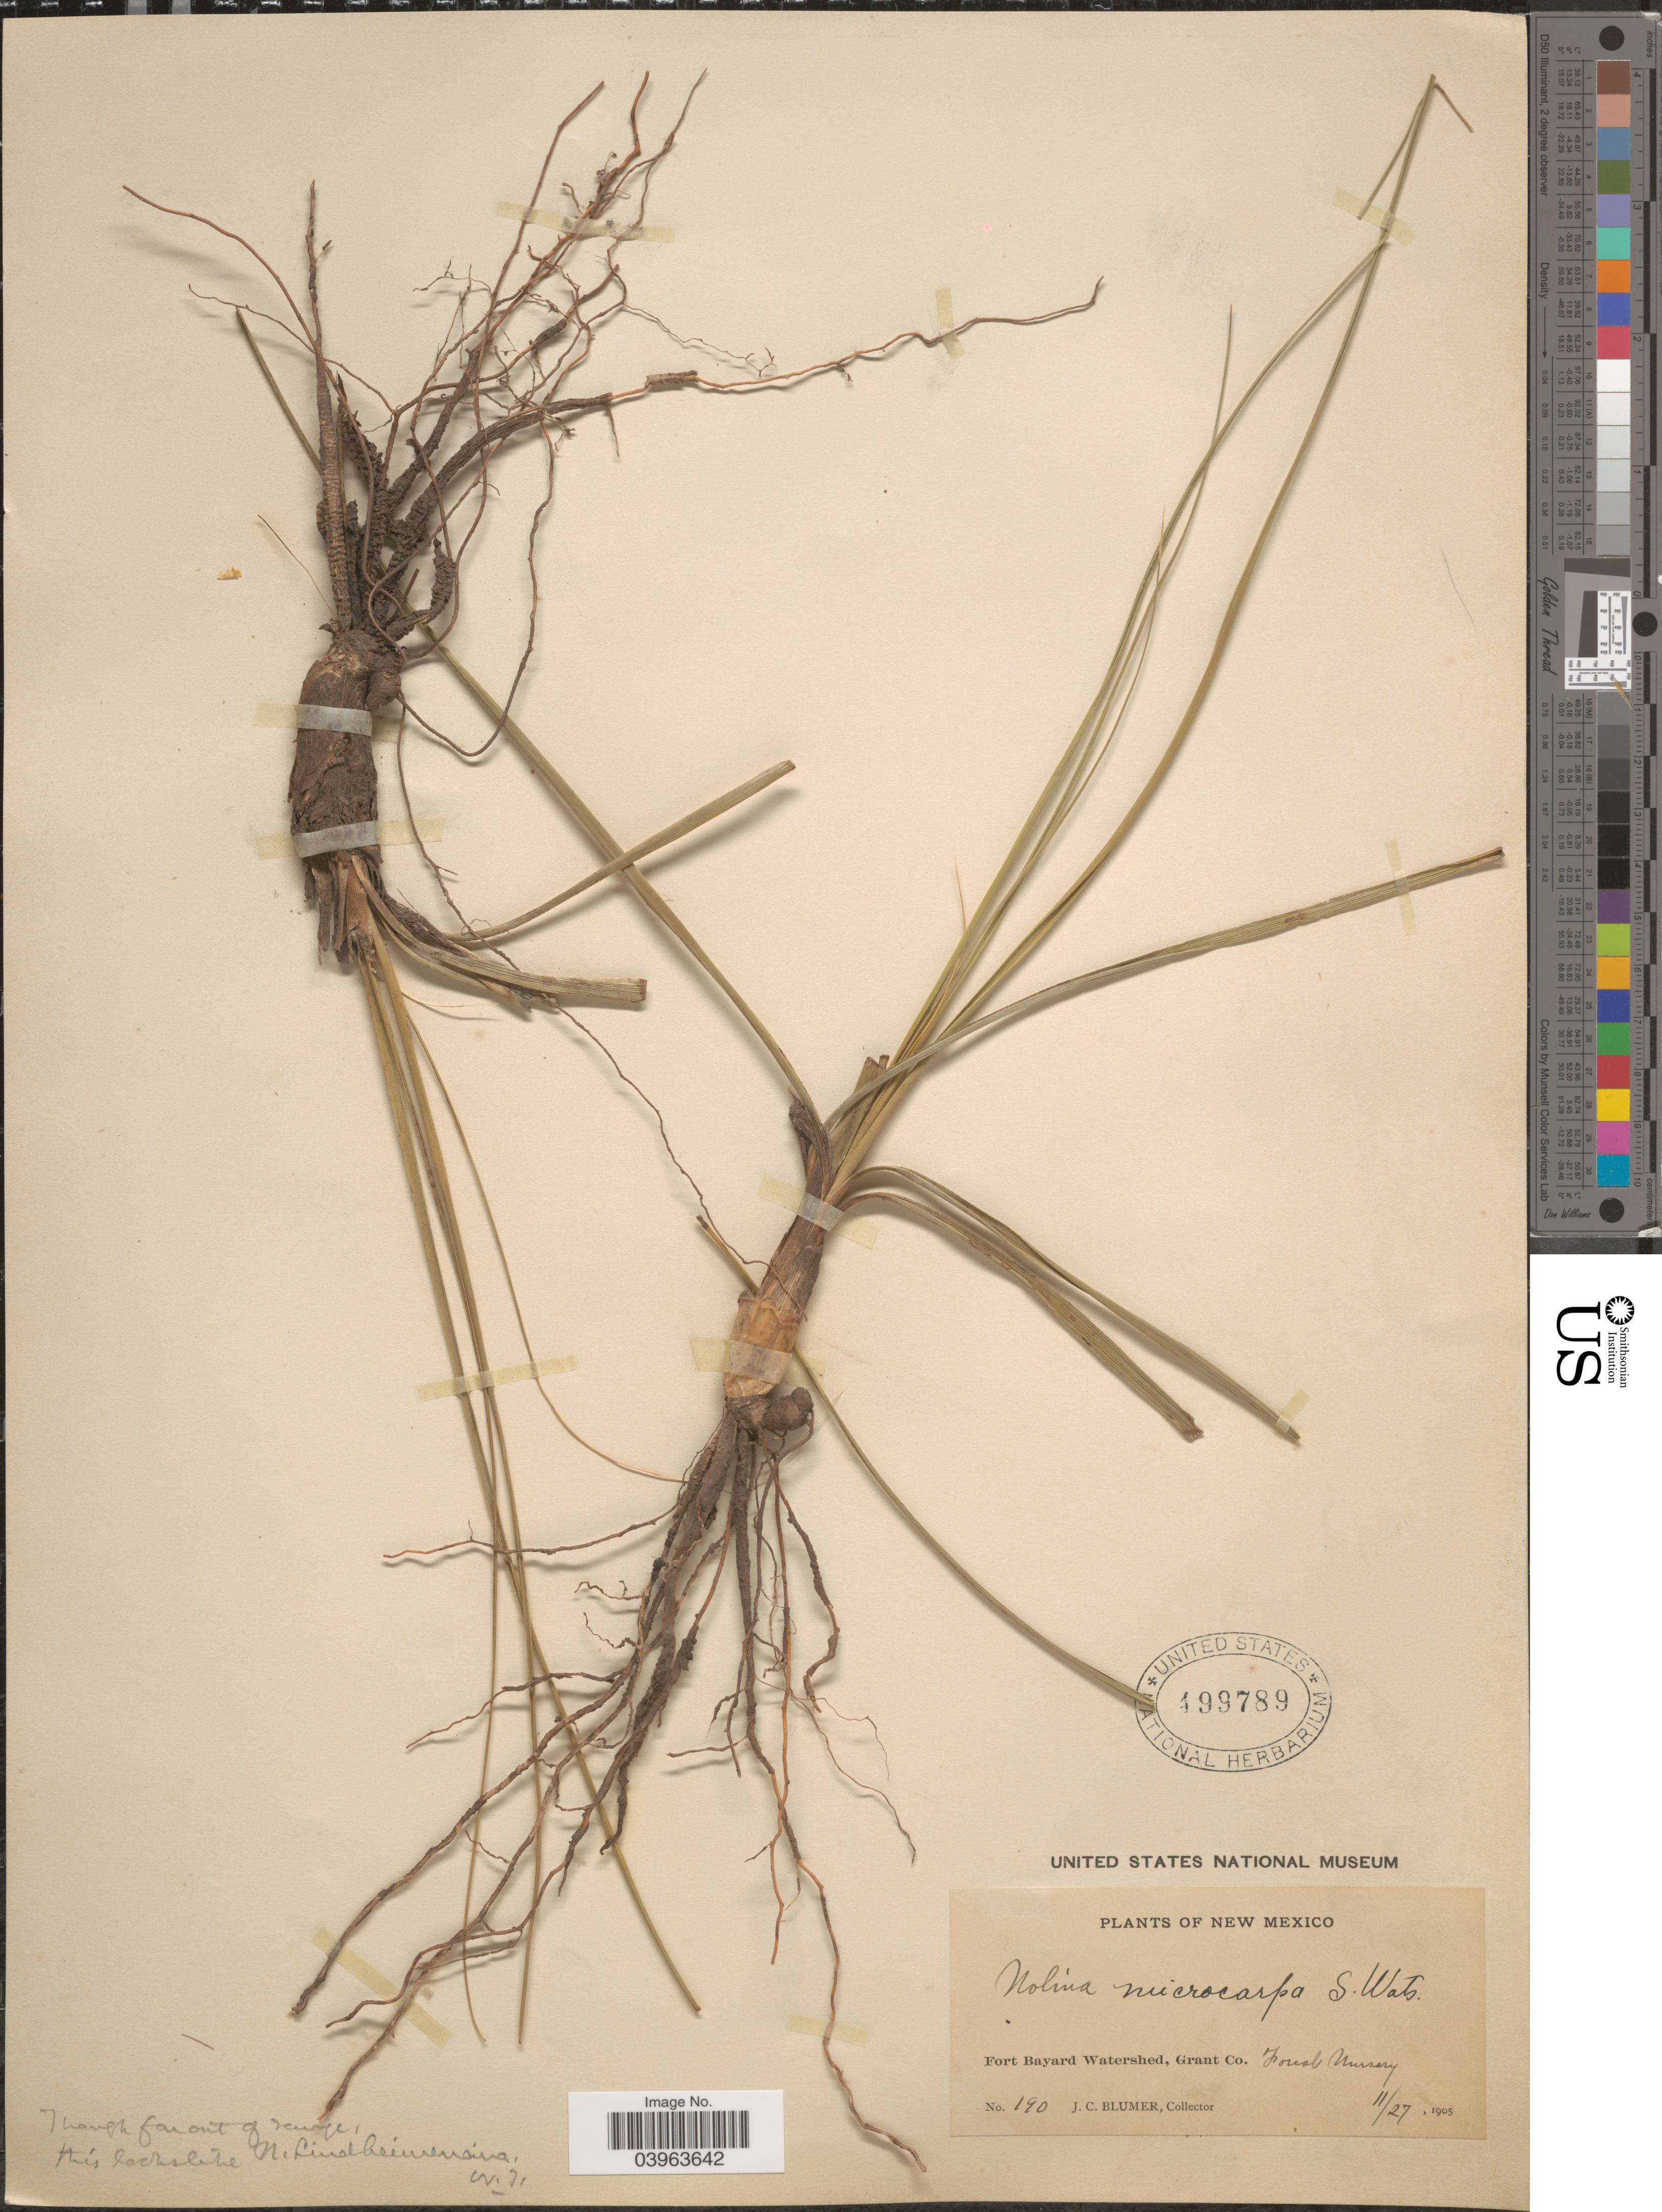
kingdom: Plantae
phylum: Tracheophyta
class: Liliopsida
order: Asparagales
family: Asparagaceae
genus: Nolina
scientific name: Nolina microcarpa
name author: S. Watson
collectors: J. C. Blumer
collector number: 190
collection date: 1905-11-27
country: United States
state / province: New Mexico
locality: Fort Bayard Watershed, Grant Co. Forest Nursery.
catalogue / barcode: US 499789